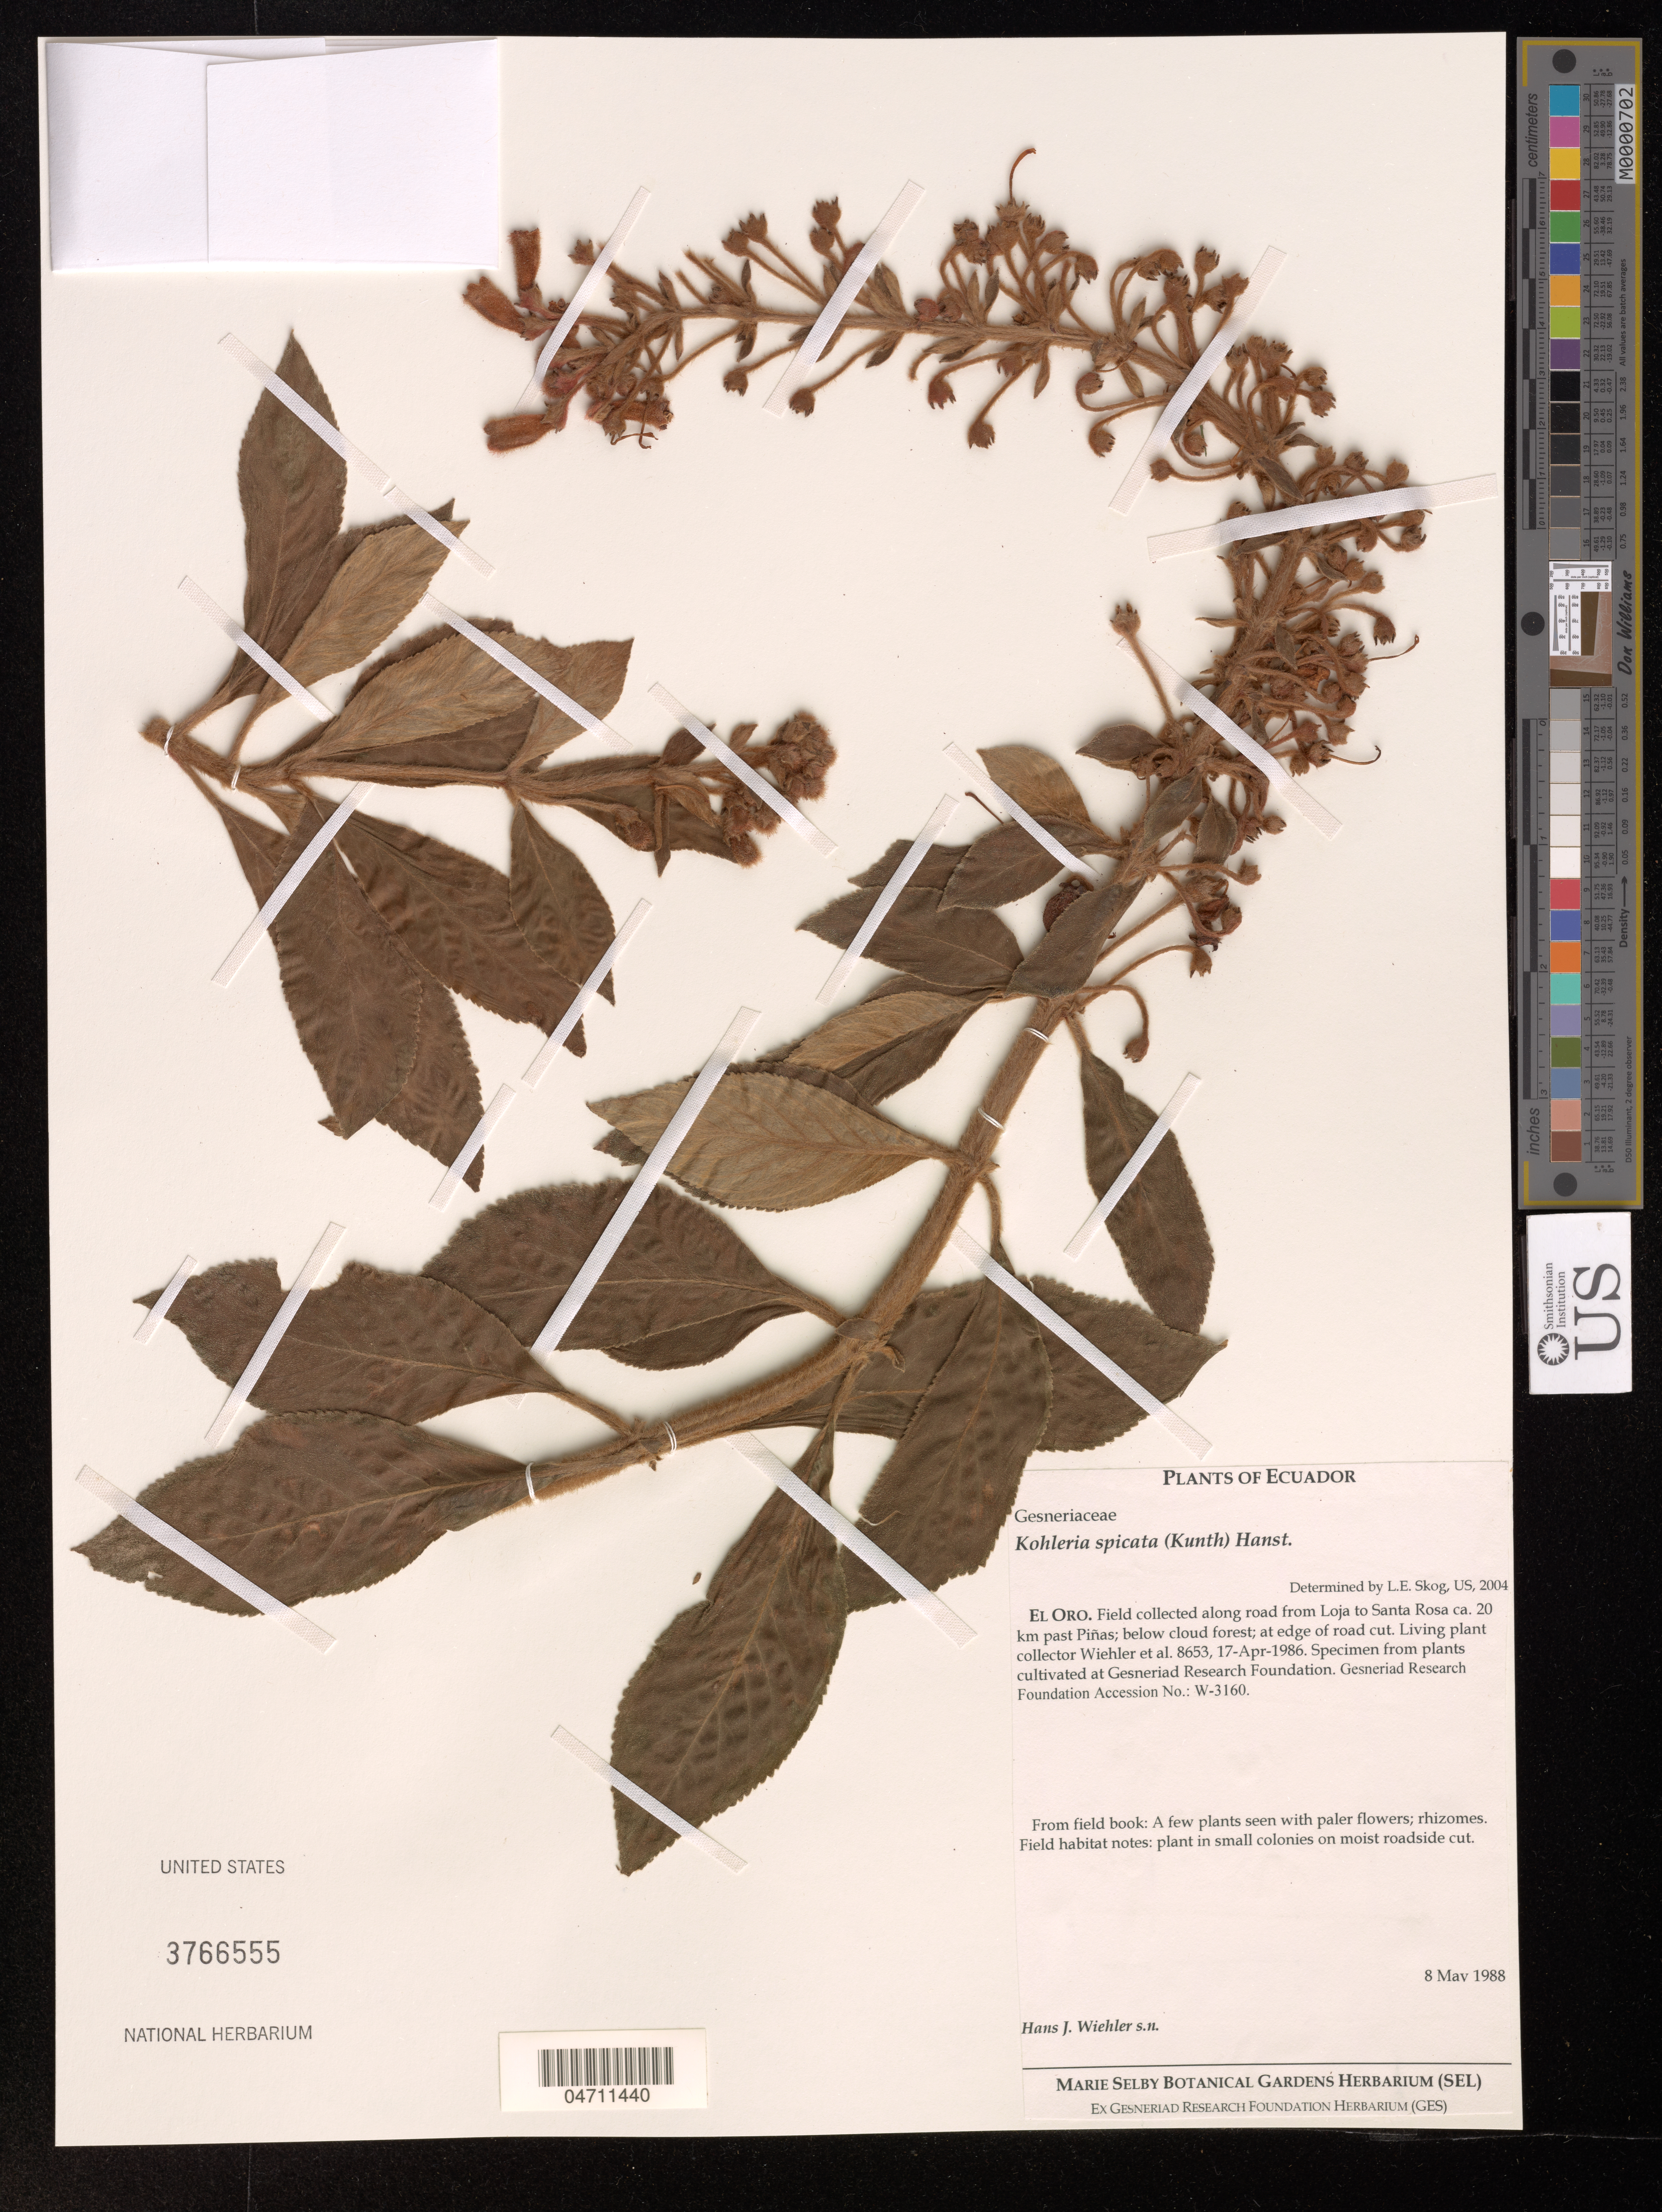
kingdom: Plantae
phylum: Tracheophyta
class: Magnoliopsida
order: Lamiales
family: Gesneriaceae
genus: Kohleria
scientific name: Kohleria spicata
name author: (Kunth) Oerst.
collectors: H. J. Wiehler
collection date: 1988-05-08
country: Ecuador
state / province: El Oro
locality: Along road from Loja to Santa Rosa ca. 20 km past Pinas.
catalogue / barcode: US 3766555